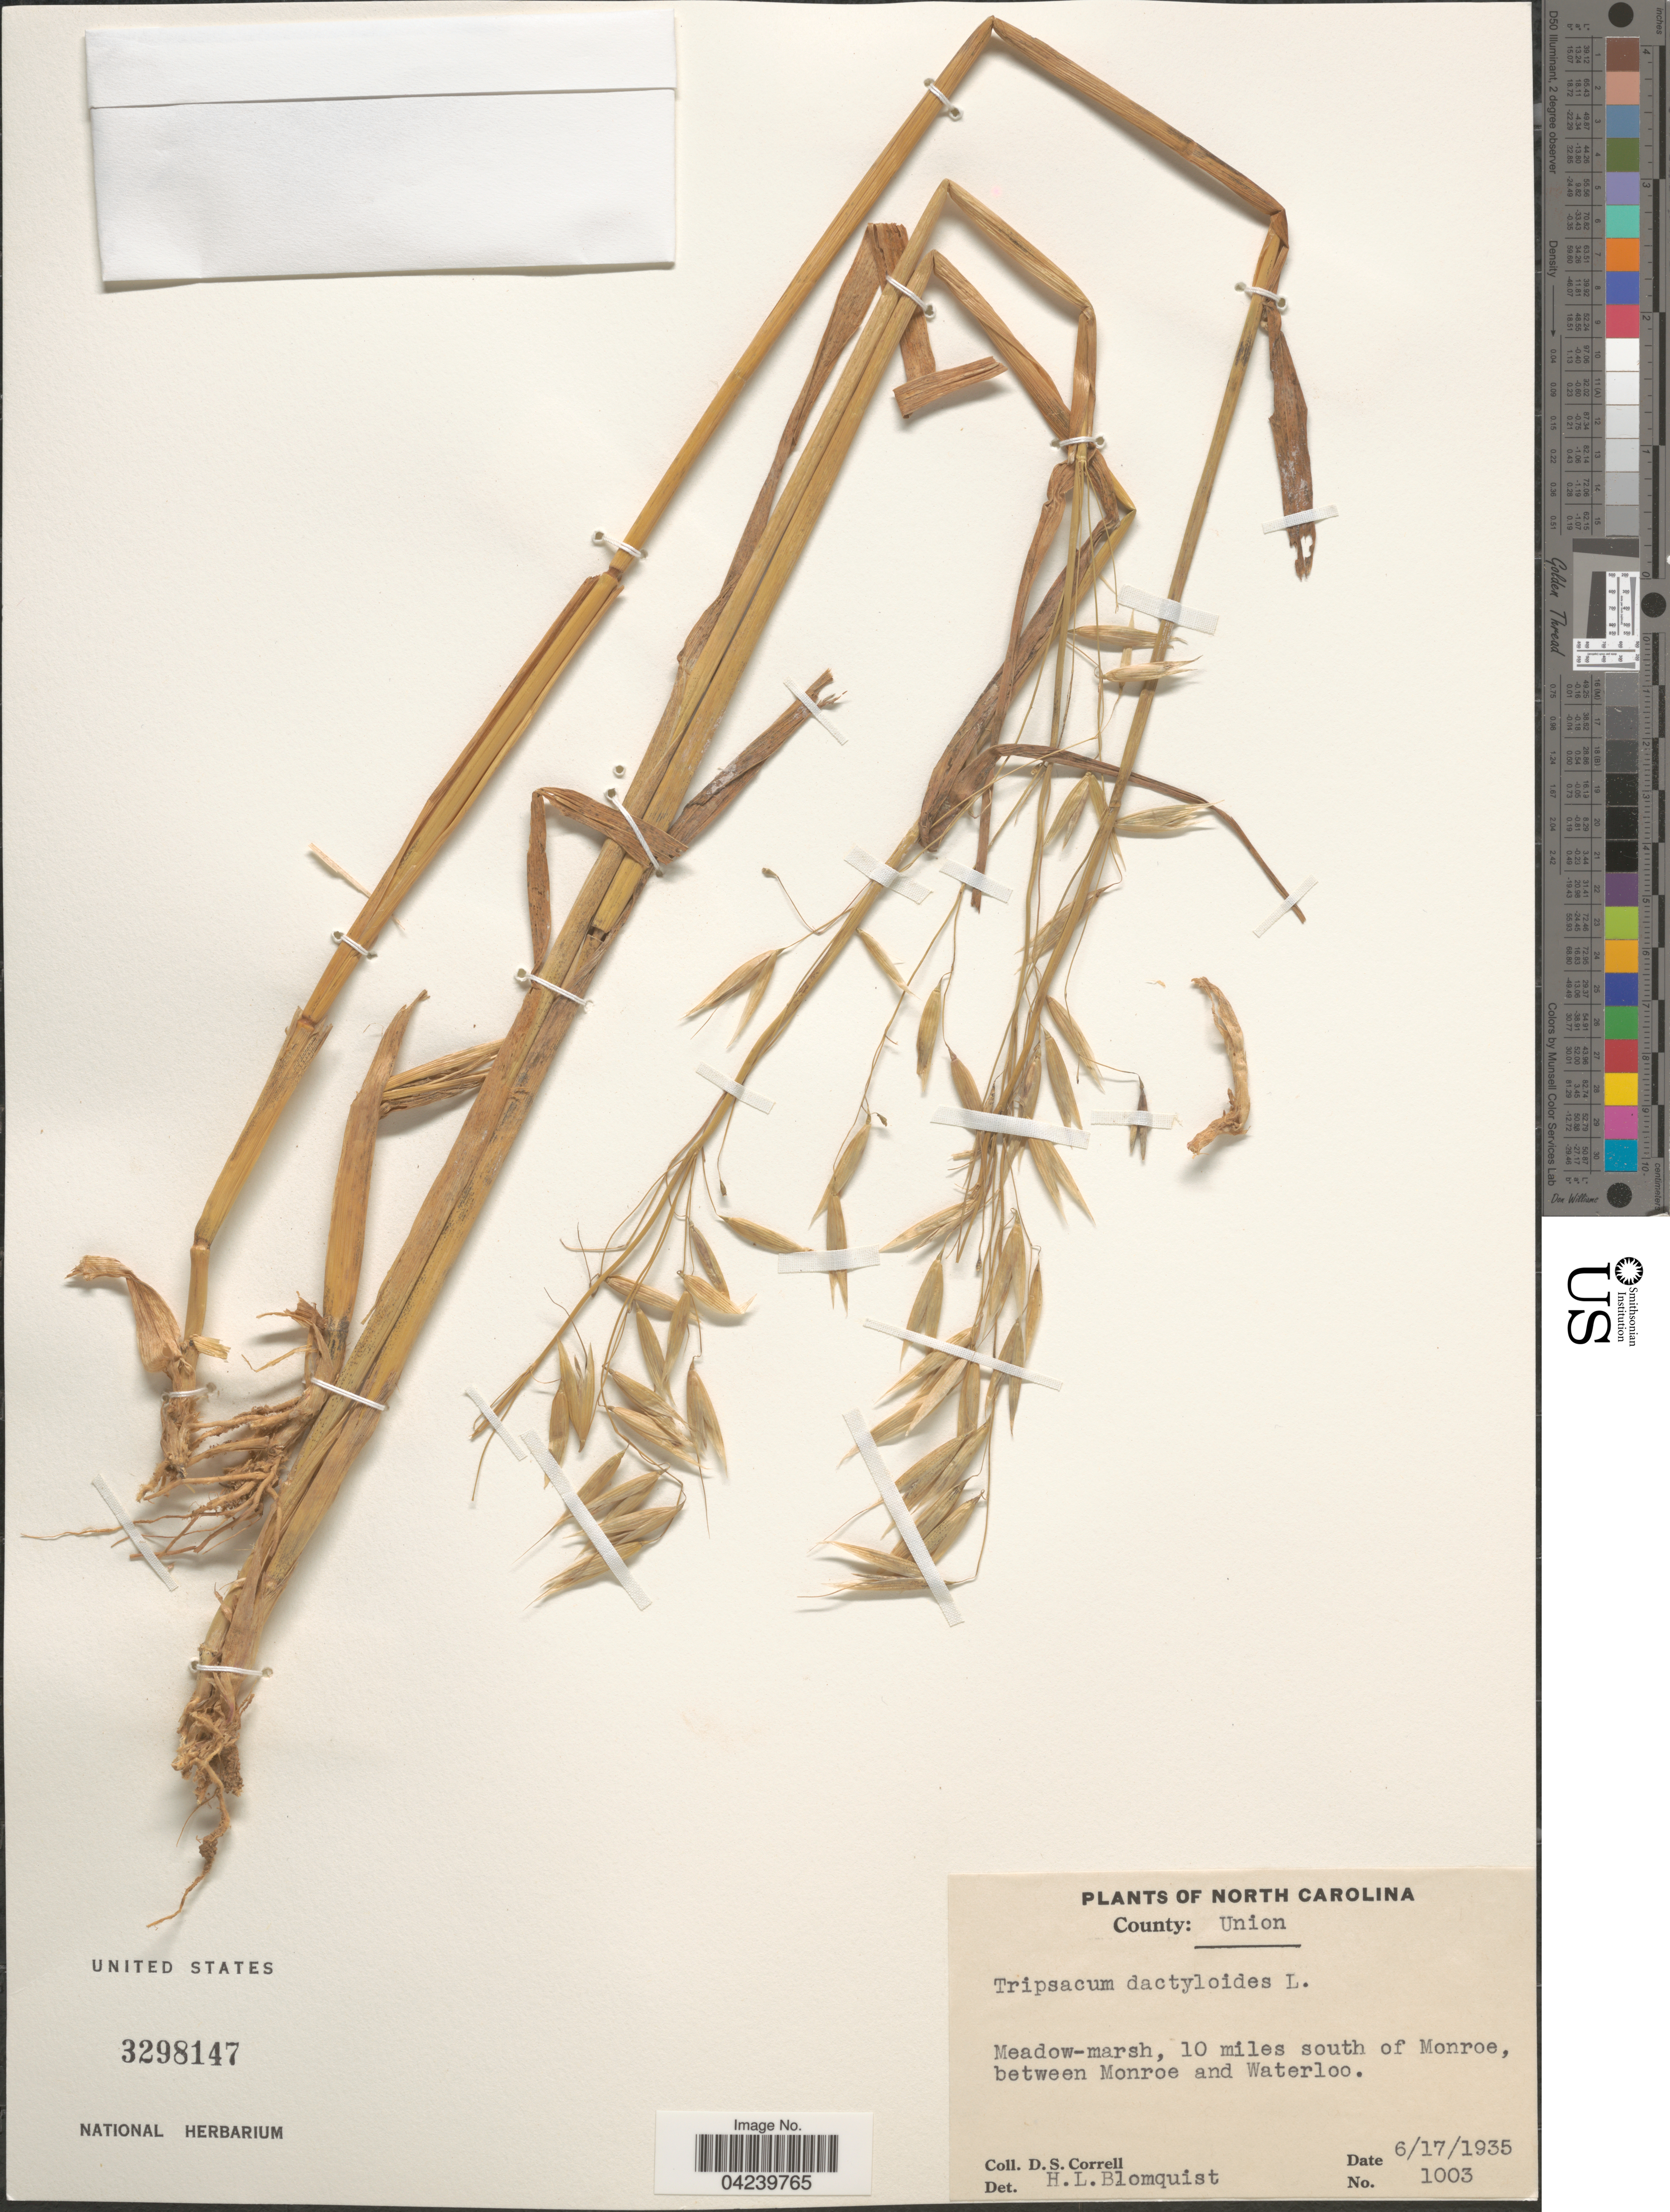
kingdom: Plantae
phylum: Tracheophyta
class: Liliopsida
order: Poales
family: Poaceae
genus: Tripsacum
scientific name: Tripsacum dactyloides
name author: (L.) L.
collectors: D. S. Correll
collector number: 1003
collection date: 1935-06-17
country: United States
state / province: North Carolina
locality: County: Union. Meadow-marsh, 10 miles south of Monroe, between Monroe and Waterloo.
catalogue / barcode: US 3298147